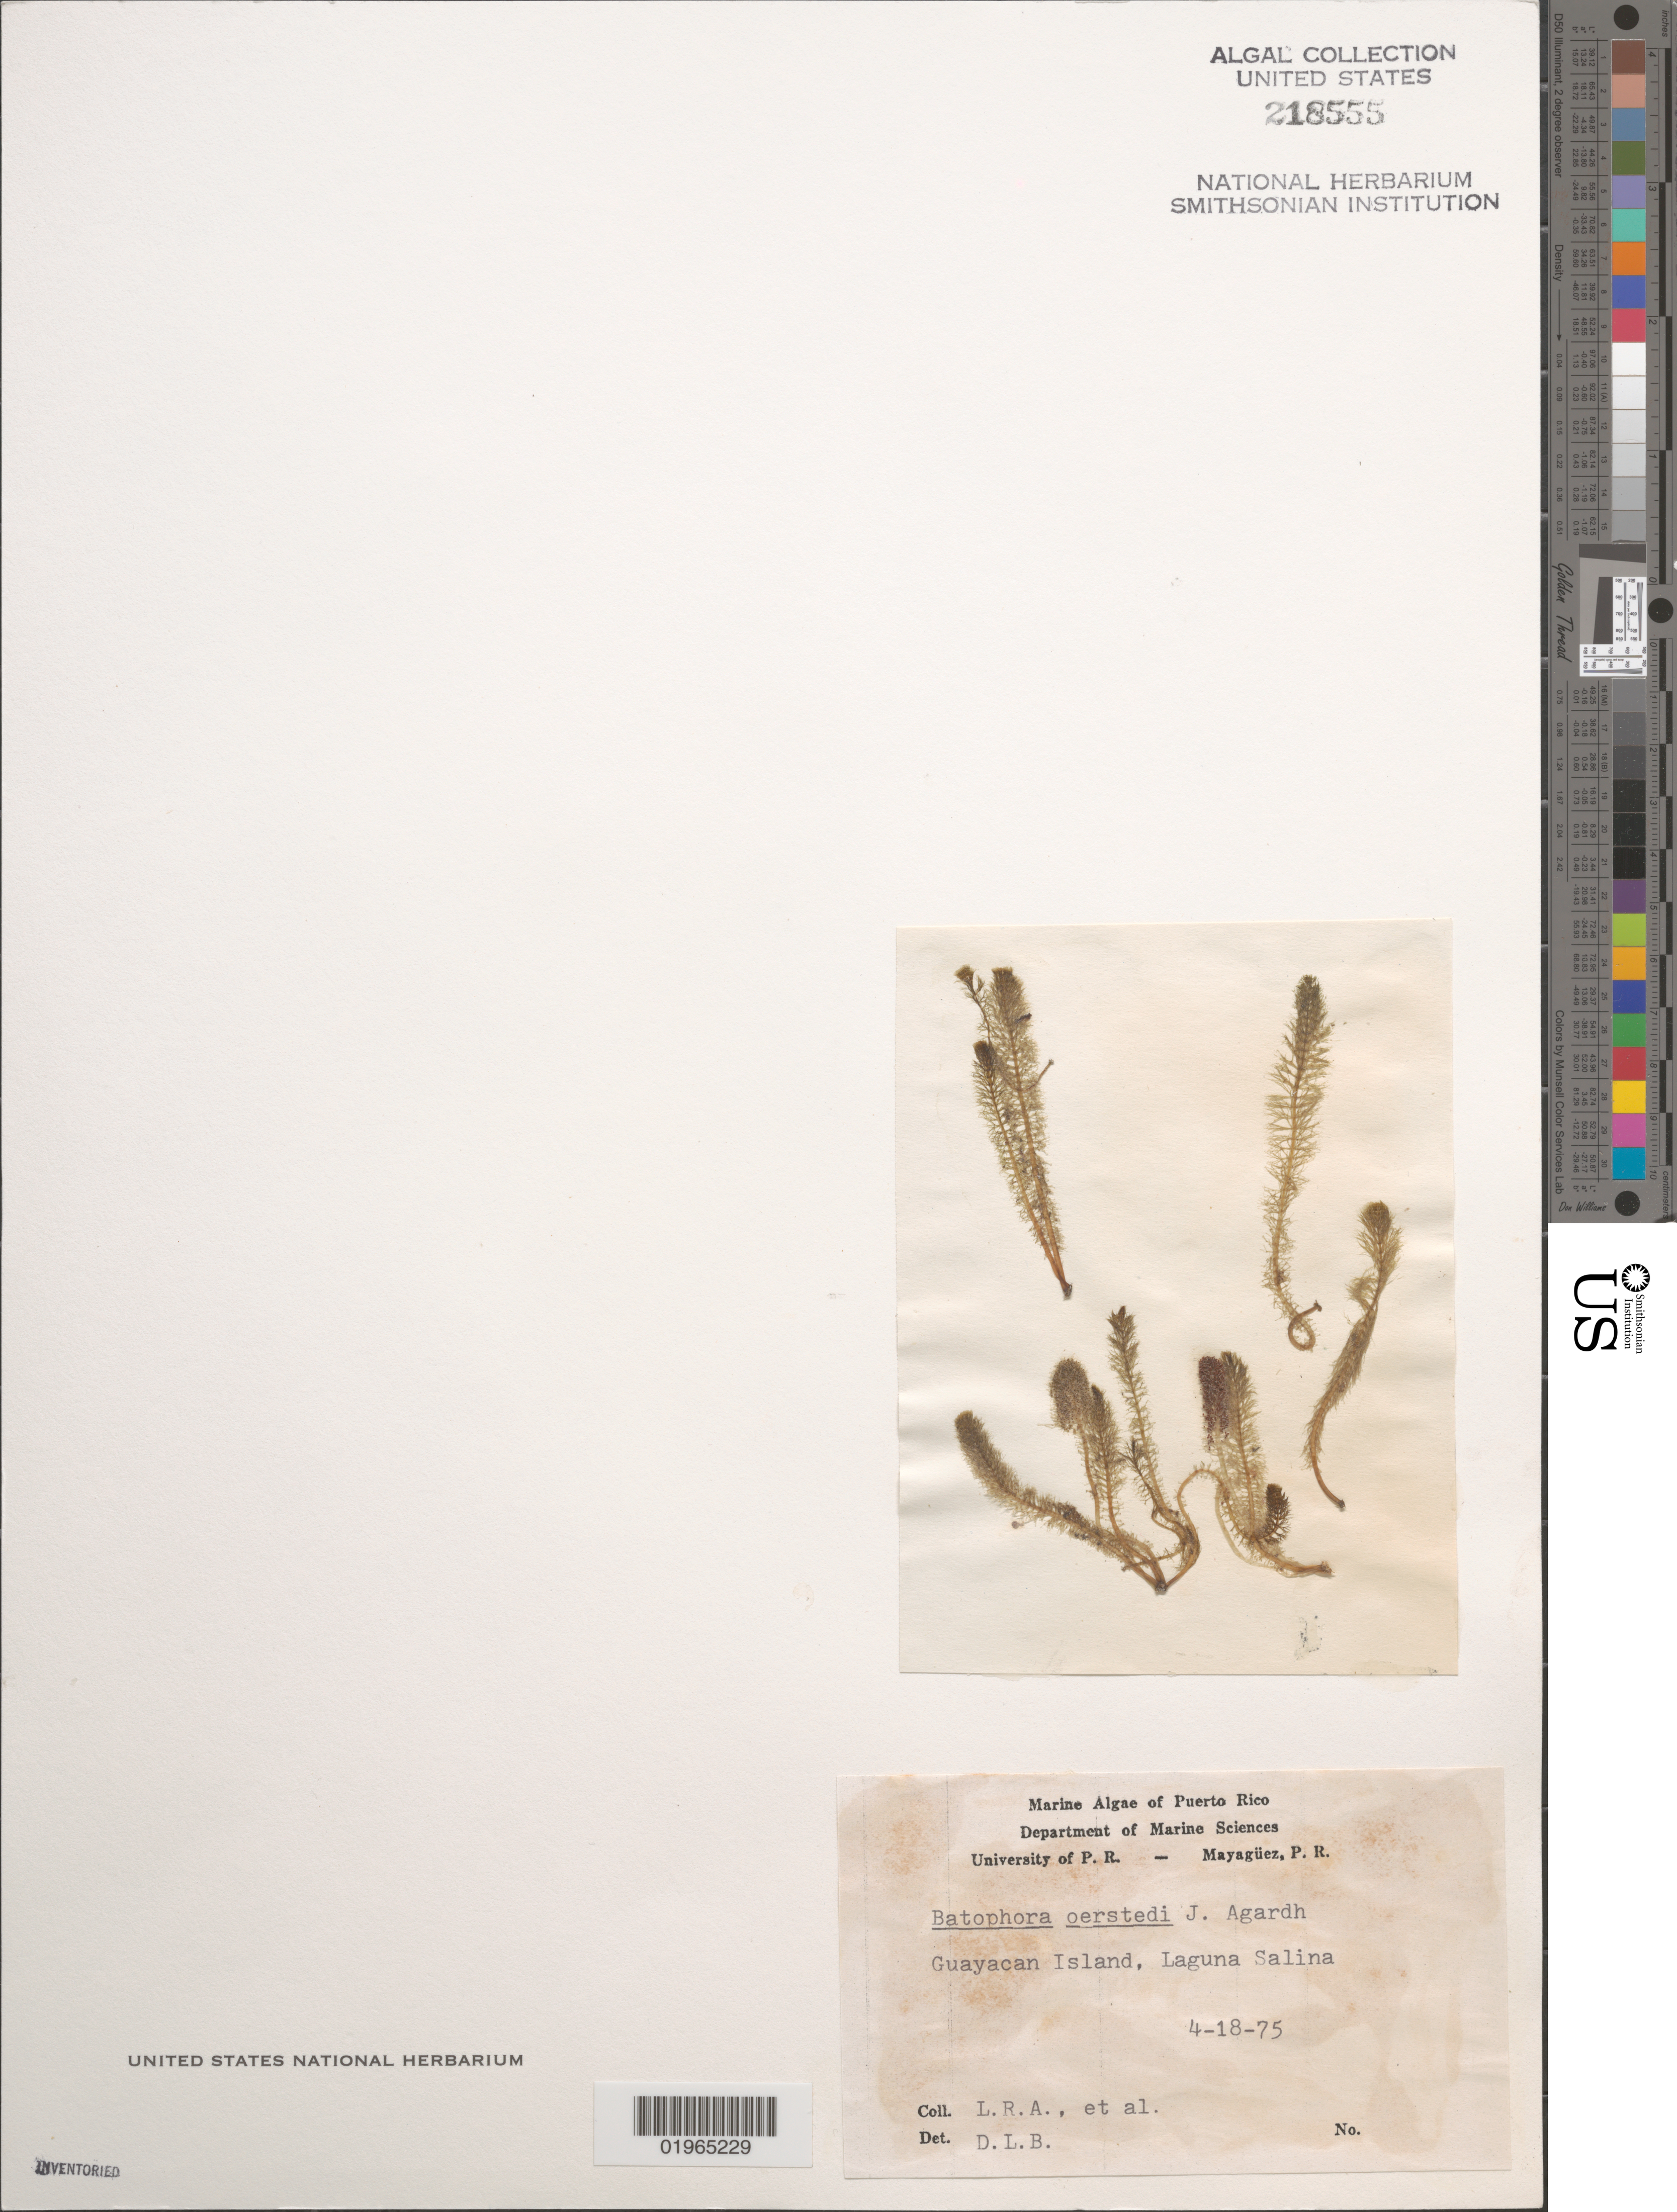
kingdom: Plantae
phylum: Chlorophyta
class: Ulvophyceae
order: Dasycladales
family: Dasycladaceae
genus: Batophora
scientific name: Batophora oerstedii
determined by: Ballantine, D. L.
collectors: L. Almodovar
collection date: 1975-04-18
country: Puerto Rico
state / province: Lajas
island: Guayacan Island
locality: Laguna Salina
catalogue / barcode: US 218555